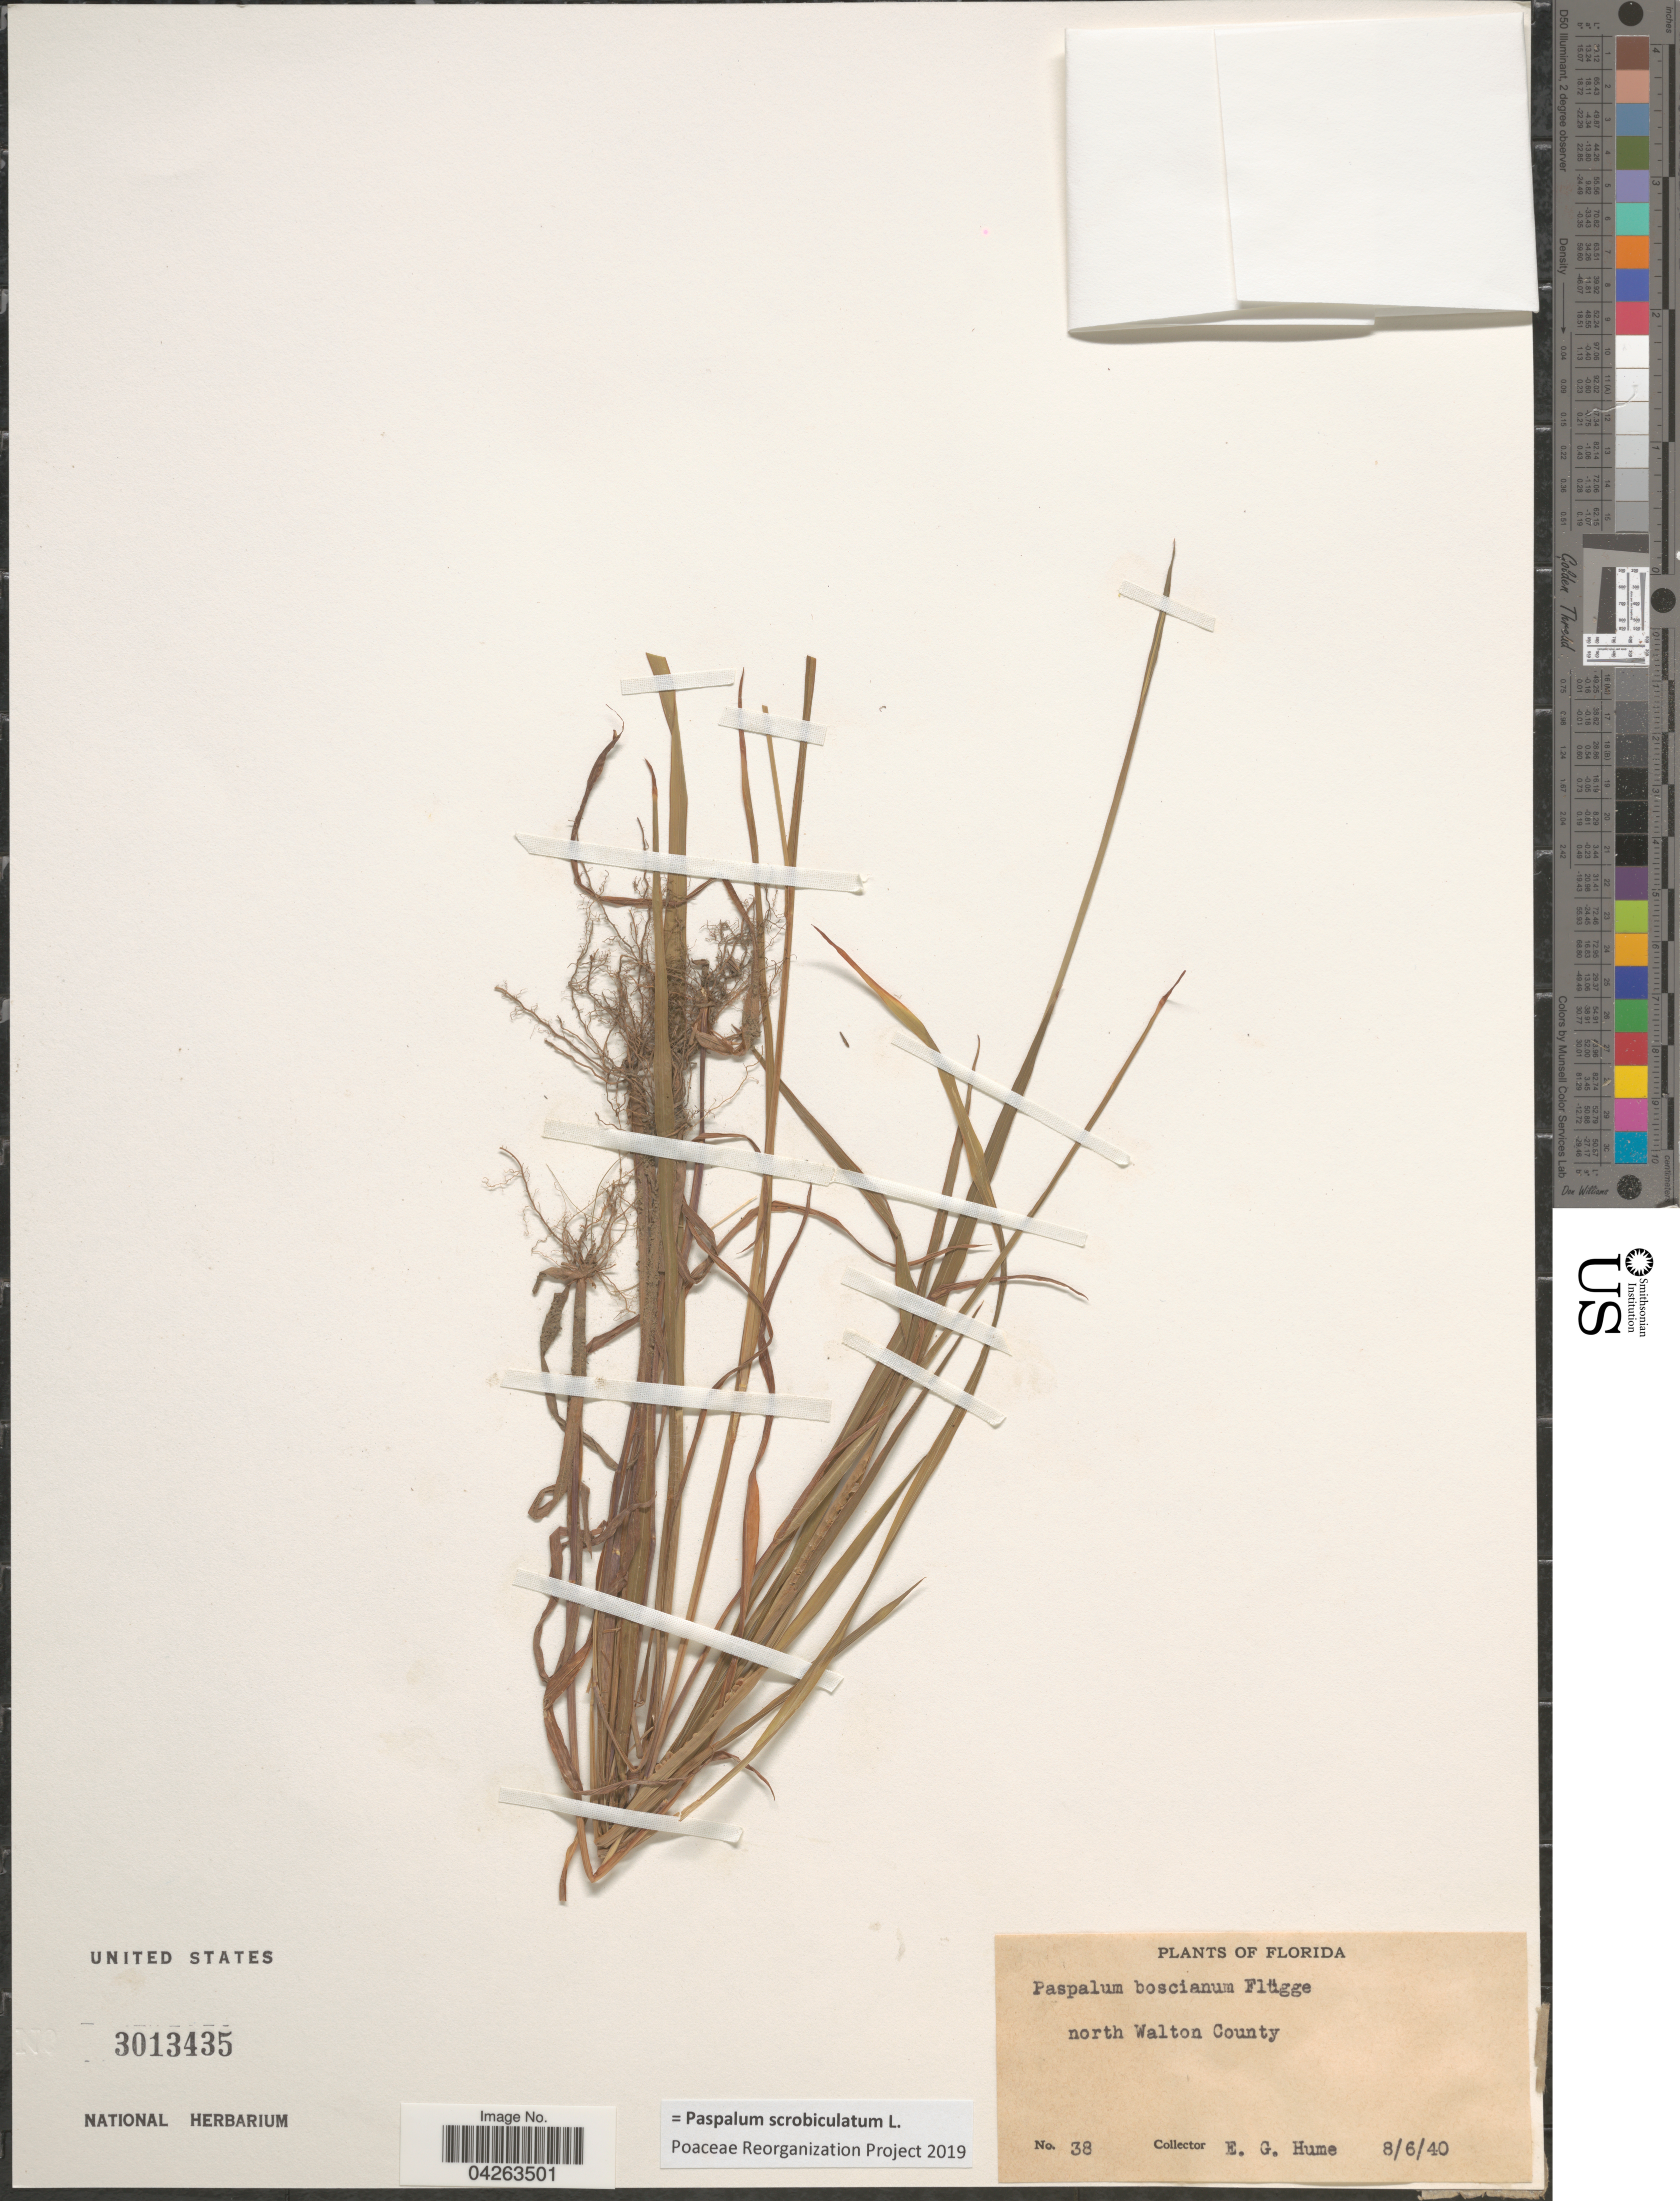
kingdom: Plantae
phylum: Tracheophyta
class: Liliopsida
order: Poales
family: Poaceae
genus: Paspalum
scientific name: Paspalum scrobiculatum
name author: L.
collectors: E. Hume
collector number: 38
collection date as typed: Transcribed d/m/y: 6/8/40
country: United States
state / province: Florida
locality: North Walton County.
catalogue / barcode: US 3013435